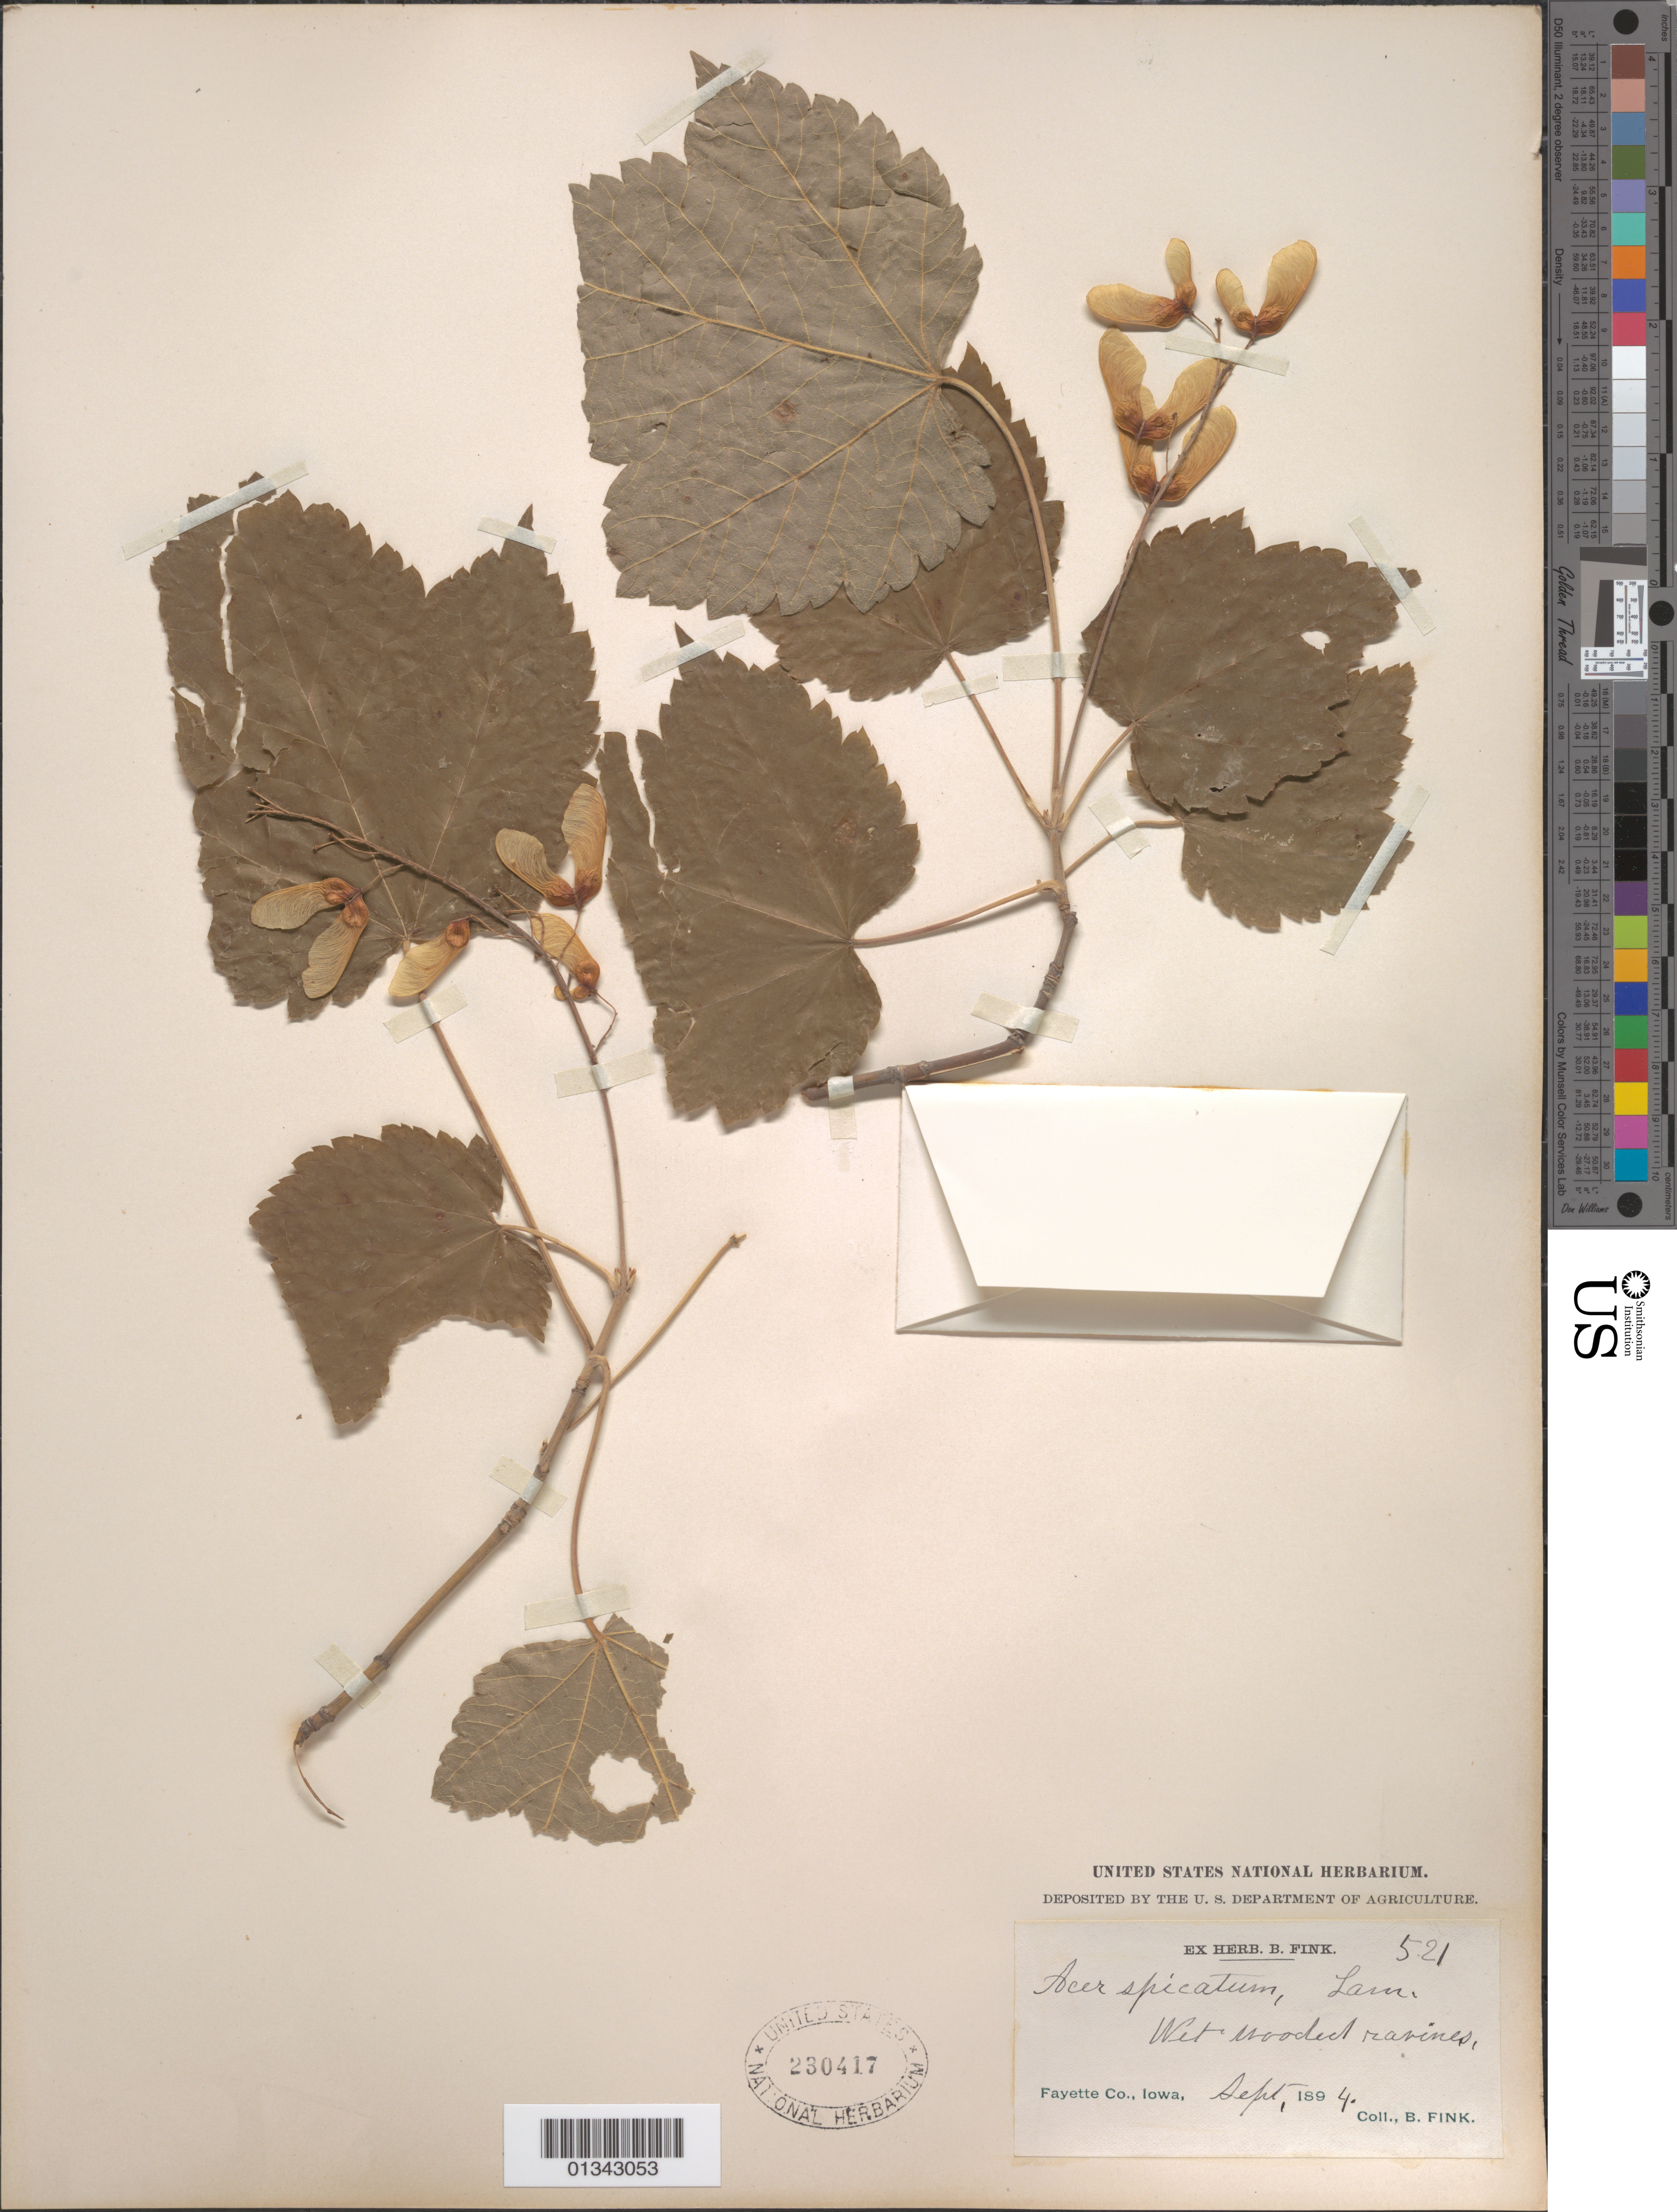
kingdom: Plantae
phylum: Tracheophyta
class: Magnoliopsida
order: Sapindales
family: Sapindaceae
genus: Acer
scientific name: Acer spicatum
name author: Lam.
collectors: B. Fink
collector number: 521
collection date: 1894-09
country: United States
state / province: Iowa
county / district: Fayette County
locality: Fayette County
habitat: Wet wooded ravines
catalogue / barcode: US 230417